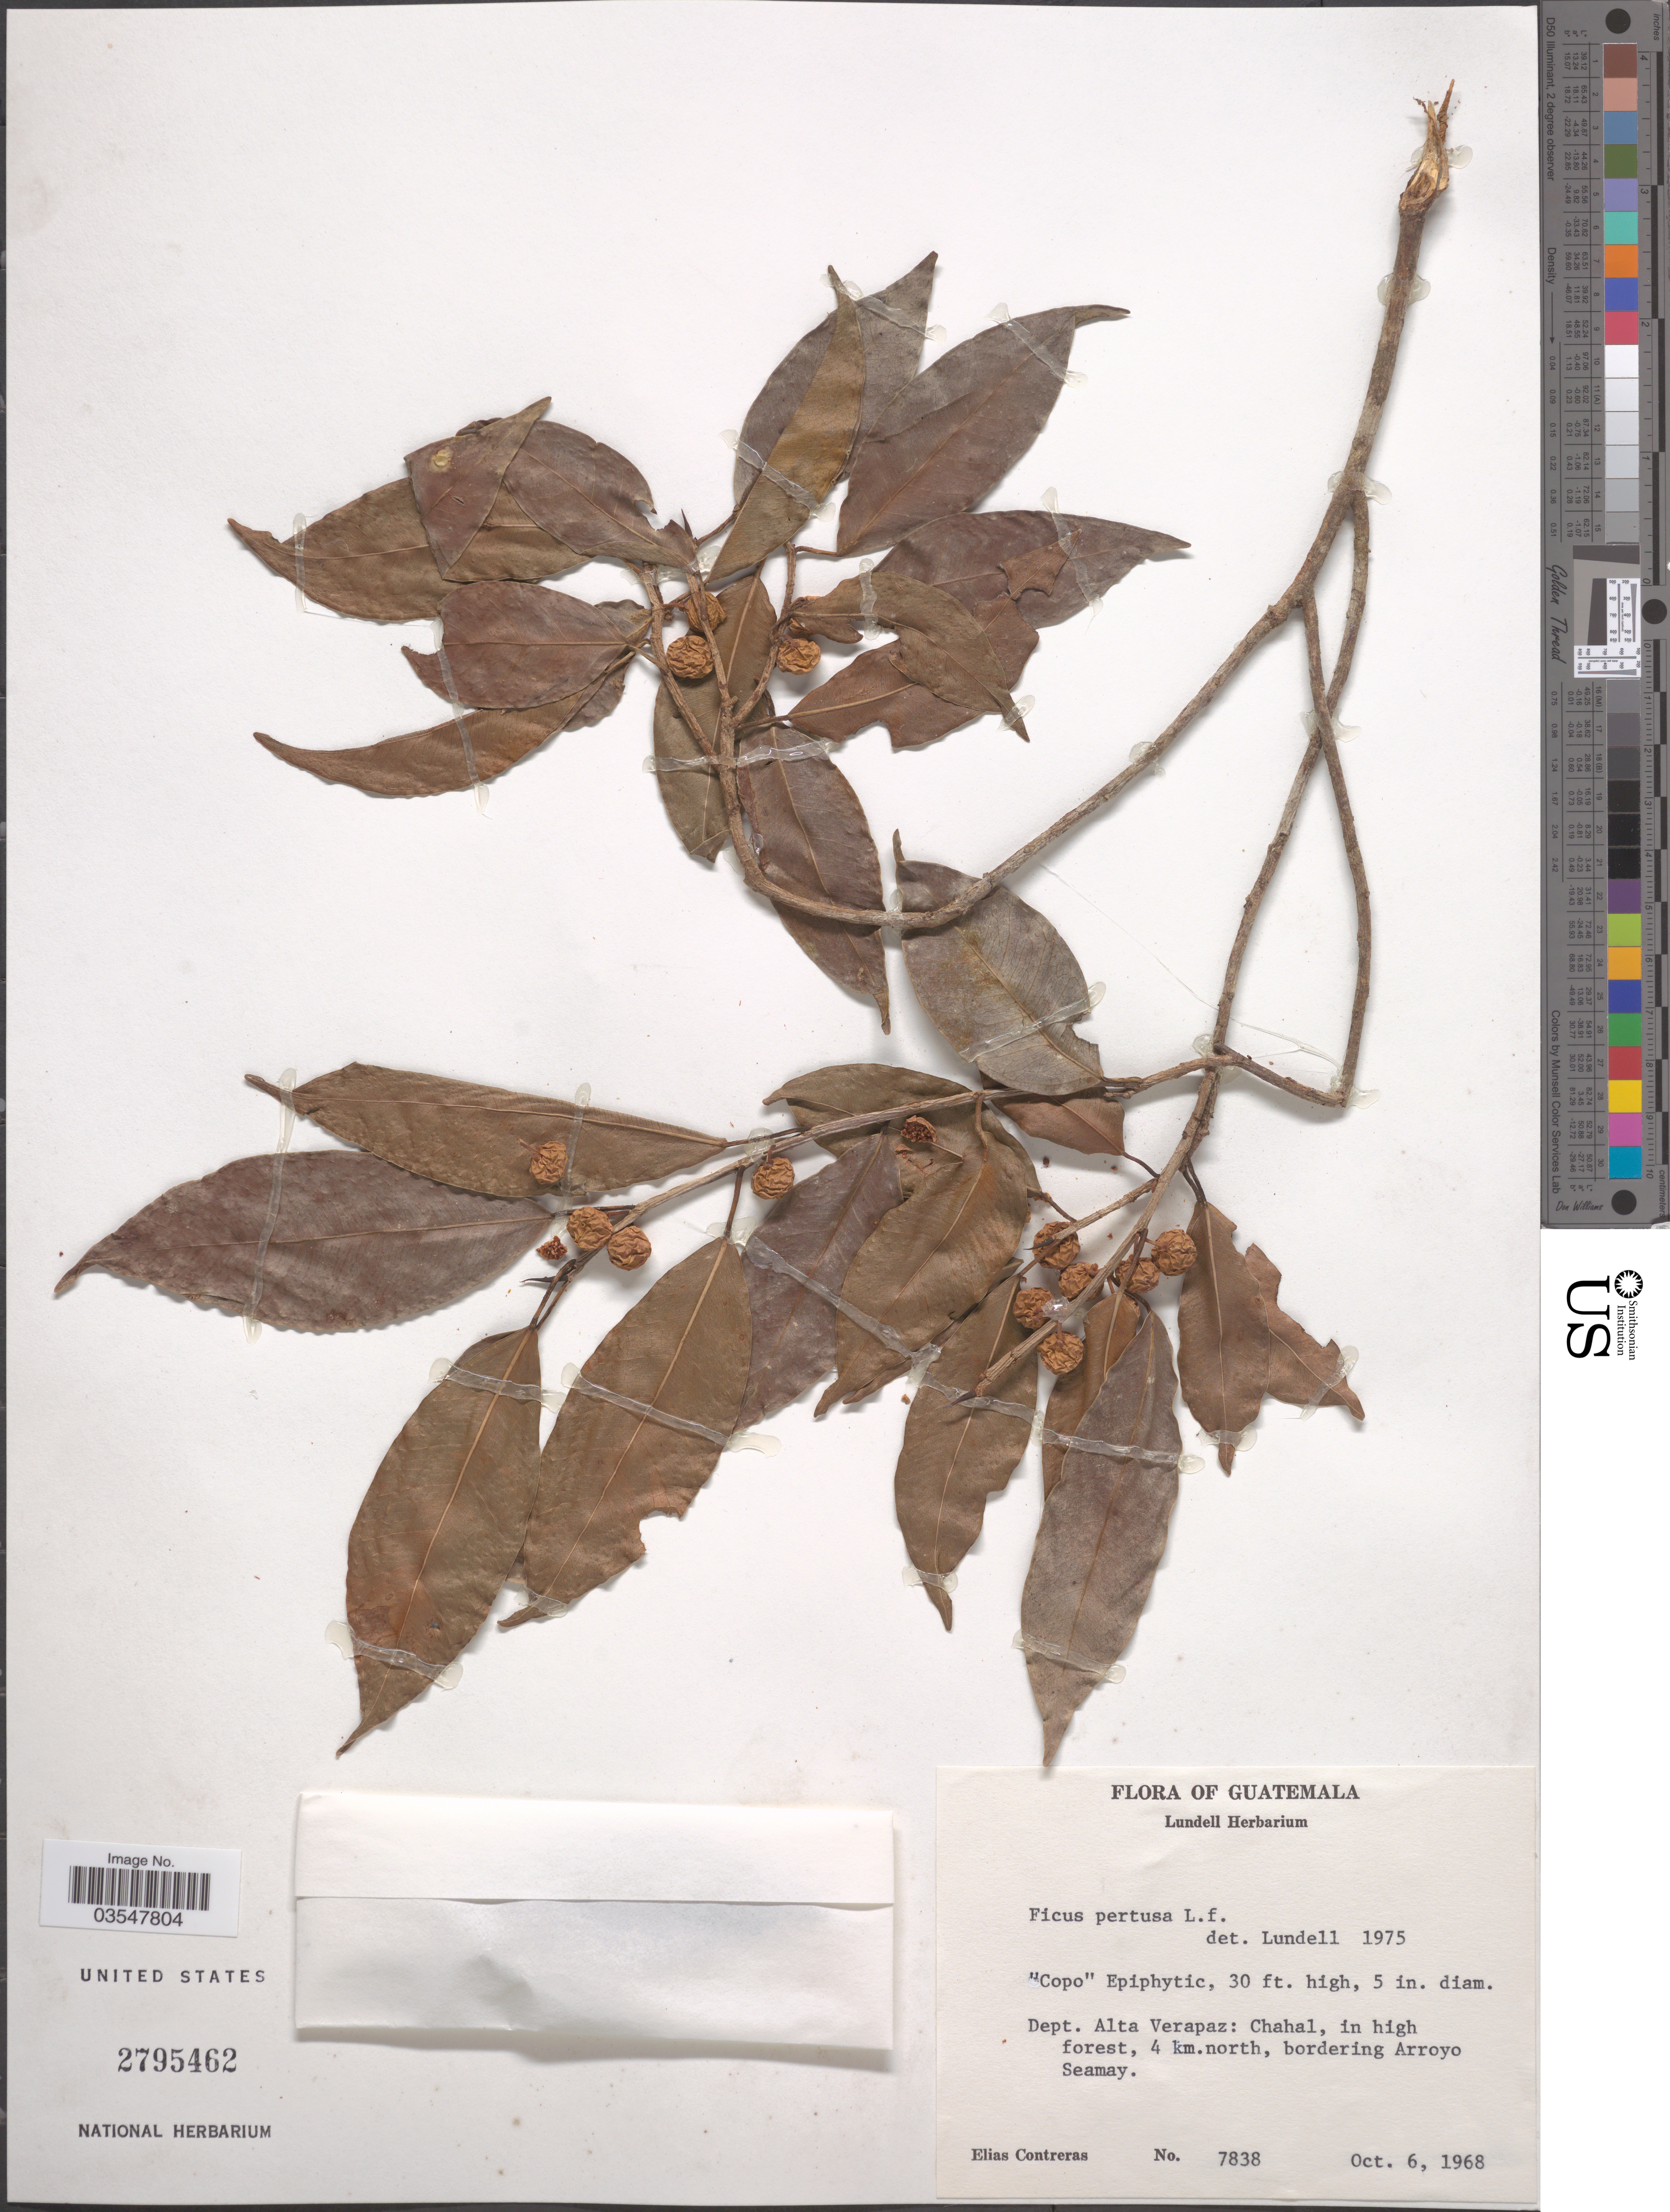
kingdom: Plantae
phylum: Tracheophyta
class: Magnoliopsida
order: Rosales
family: Moraceae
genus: Ficus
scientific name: Ficus pertusa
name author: L. f.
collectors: E. Contreras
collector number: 7838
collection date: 1968-10-06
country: Guatemala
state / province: Alta Verapaz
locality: Dept. Alta Verapaz: Chahal, in high forest, 4 km. north, bordering Arroyo Seamay.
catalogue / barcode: US 2795462